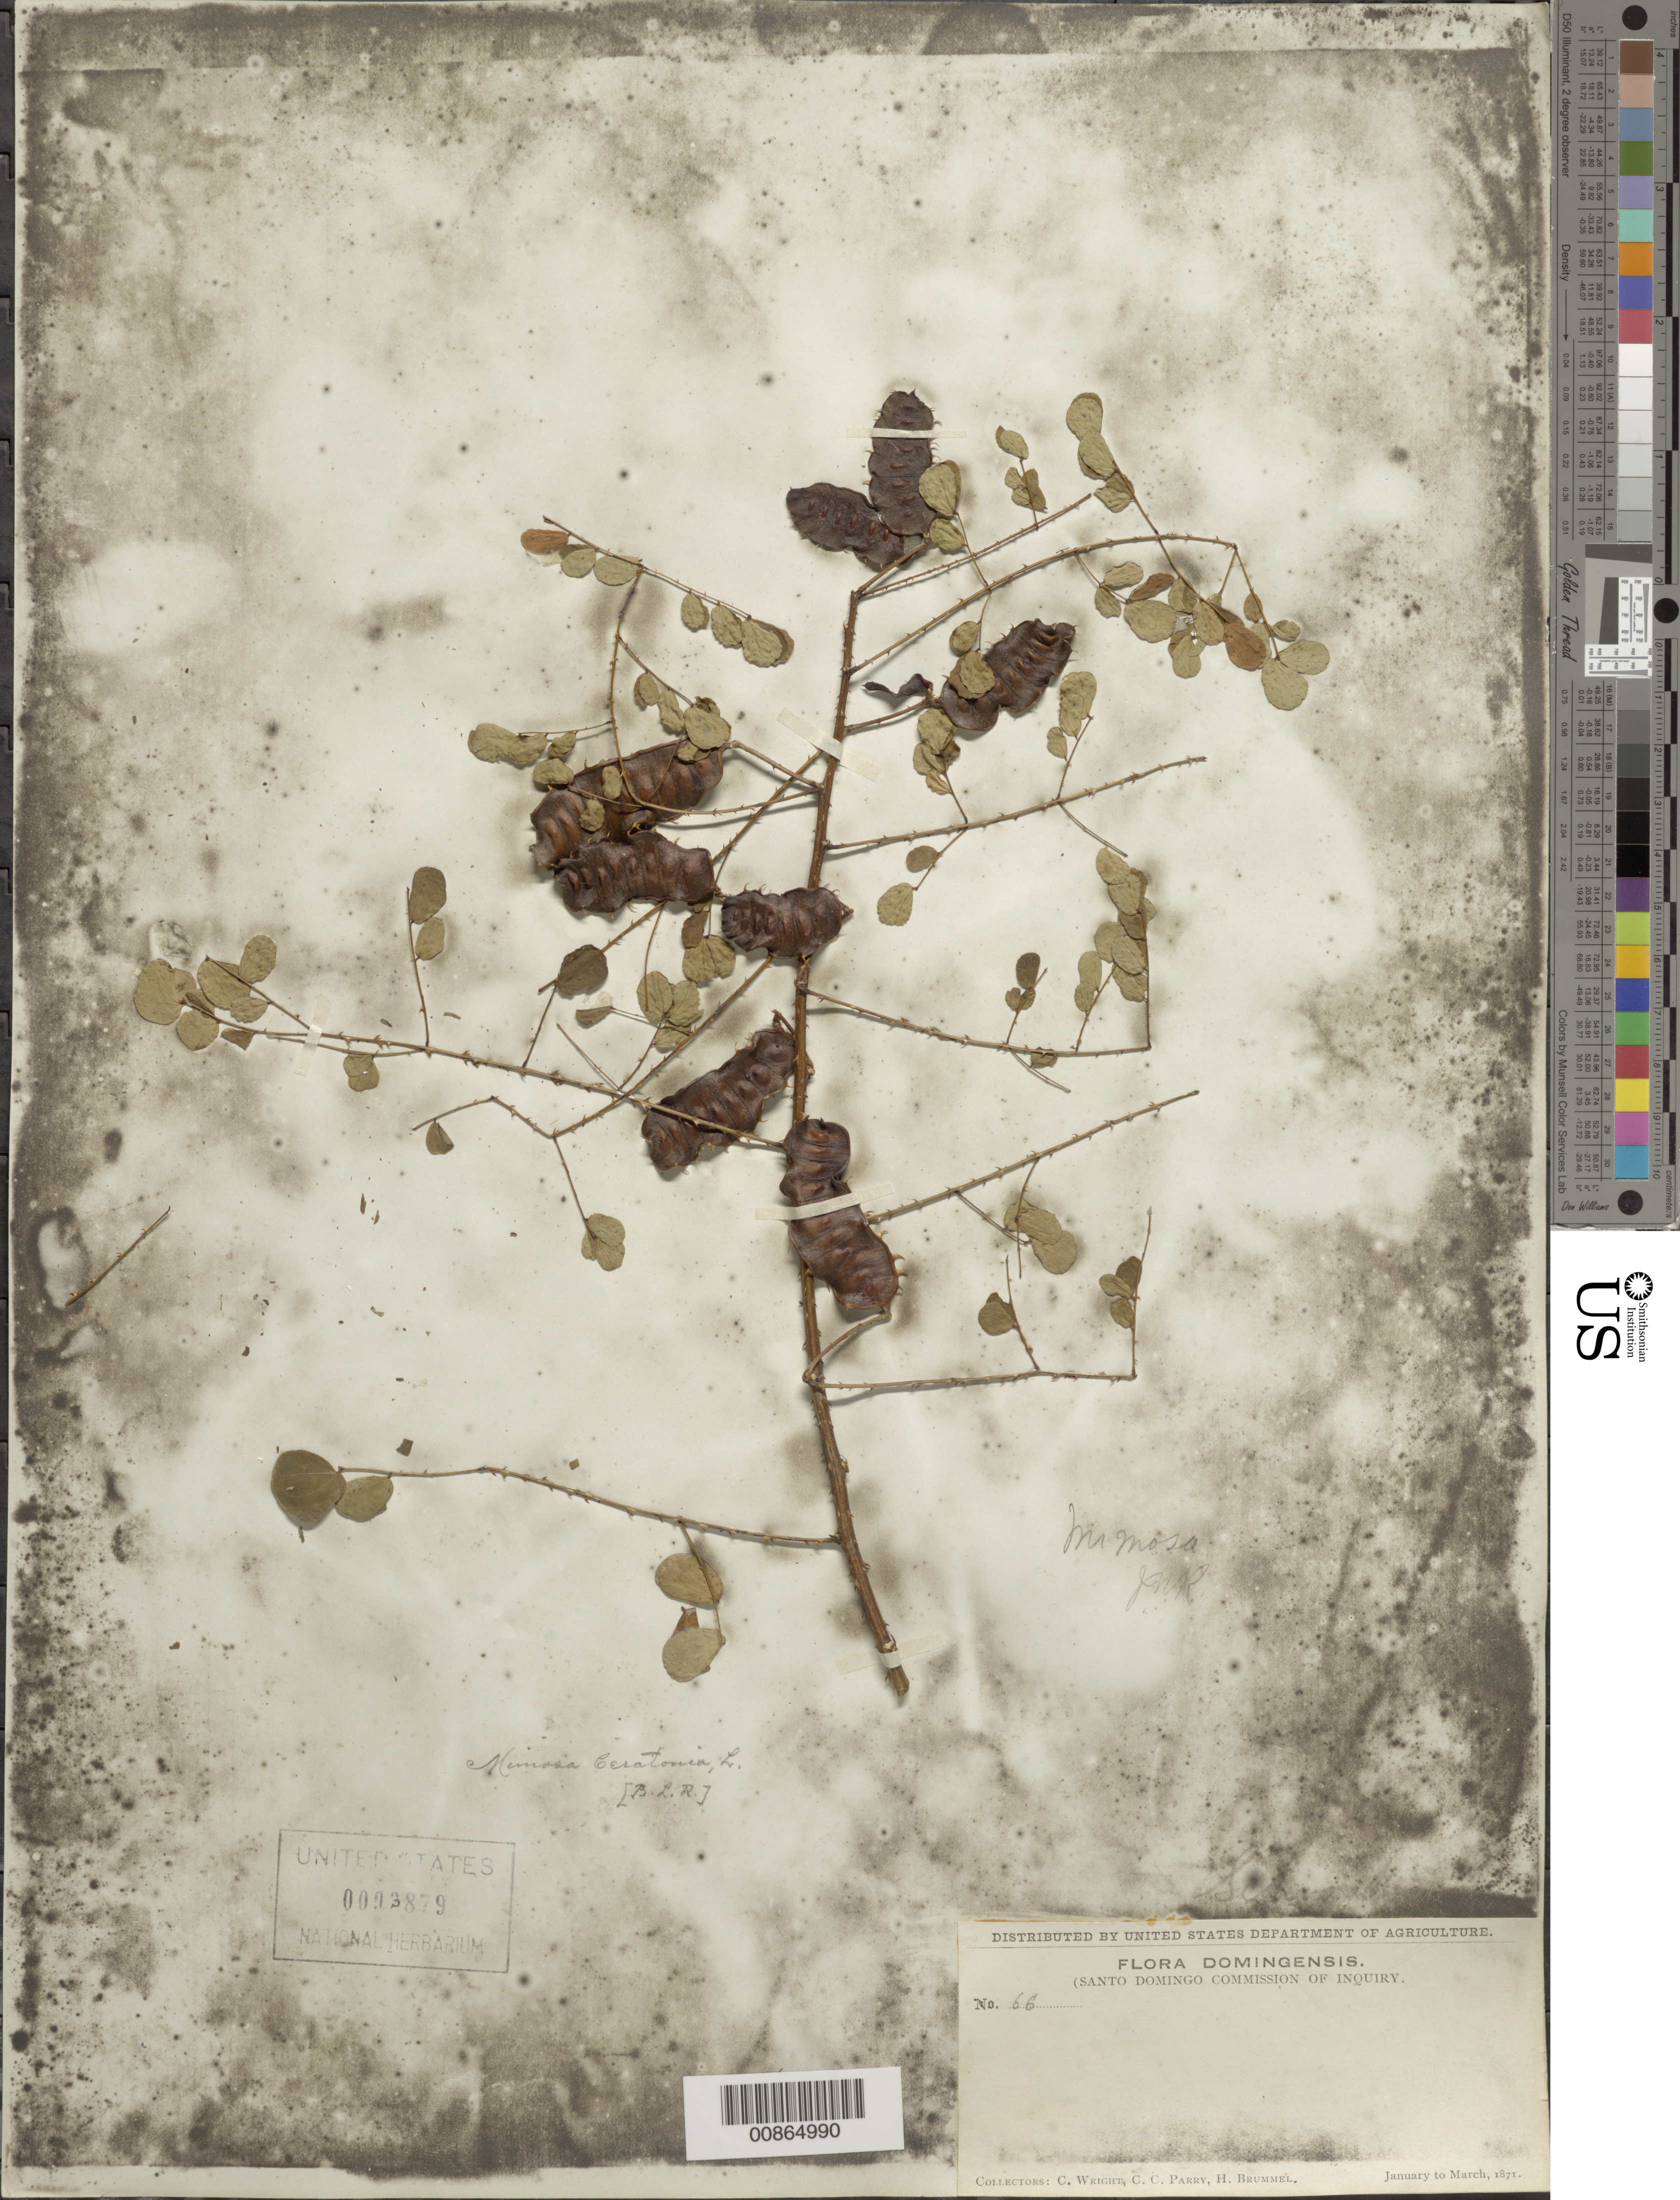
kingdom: Plantae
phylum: Tracheophyta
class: Magnoliopsida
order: Fabales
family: Fabaceae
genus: Mimosa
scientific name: Mimosa ceratonia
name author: L.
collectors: C. Wright, C. C. Parry & H. Brummel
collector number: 66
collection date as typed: Jan 1871 to -- Mar 1871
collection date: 1871-01/1871-03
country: Dominican Republic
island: Hispaniola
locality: Dominican Republic.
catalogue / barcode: US 93879